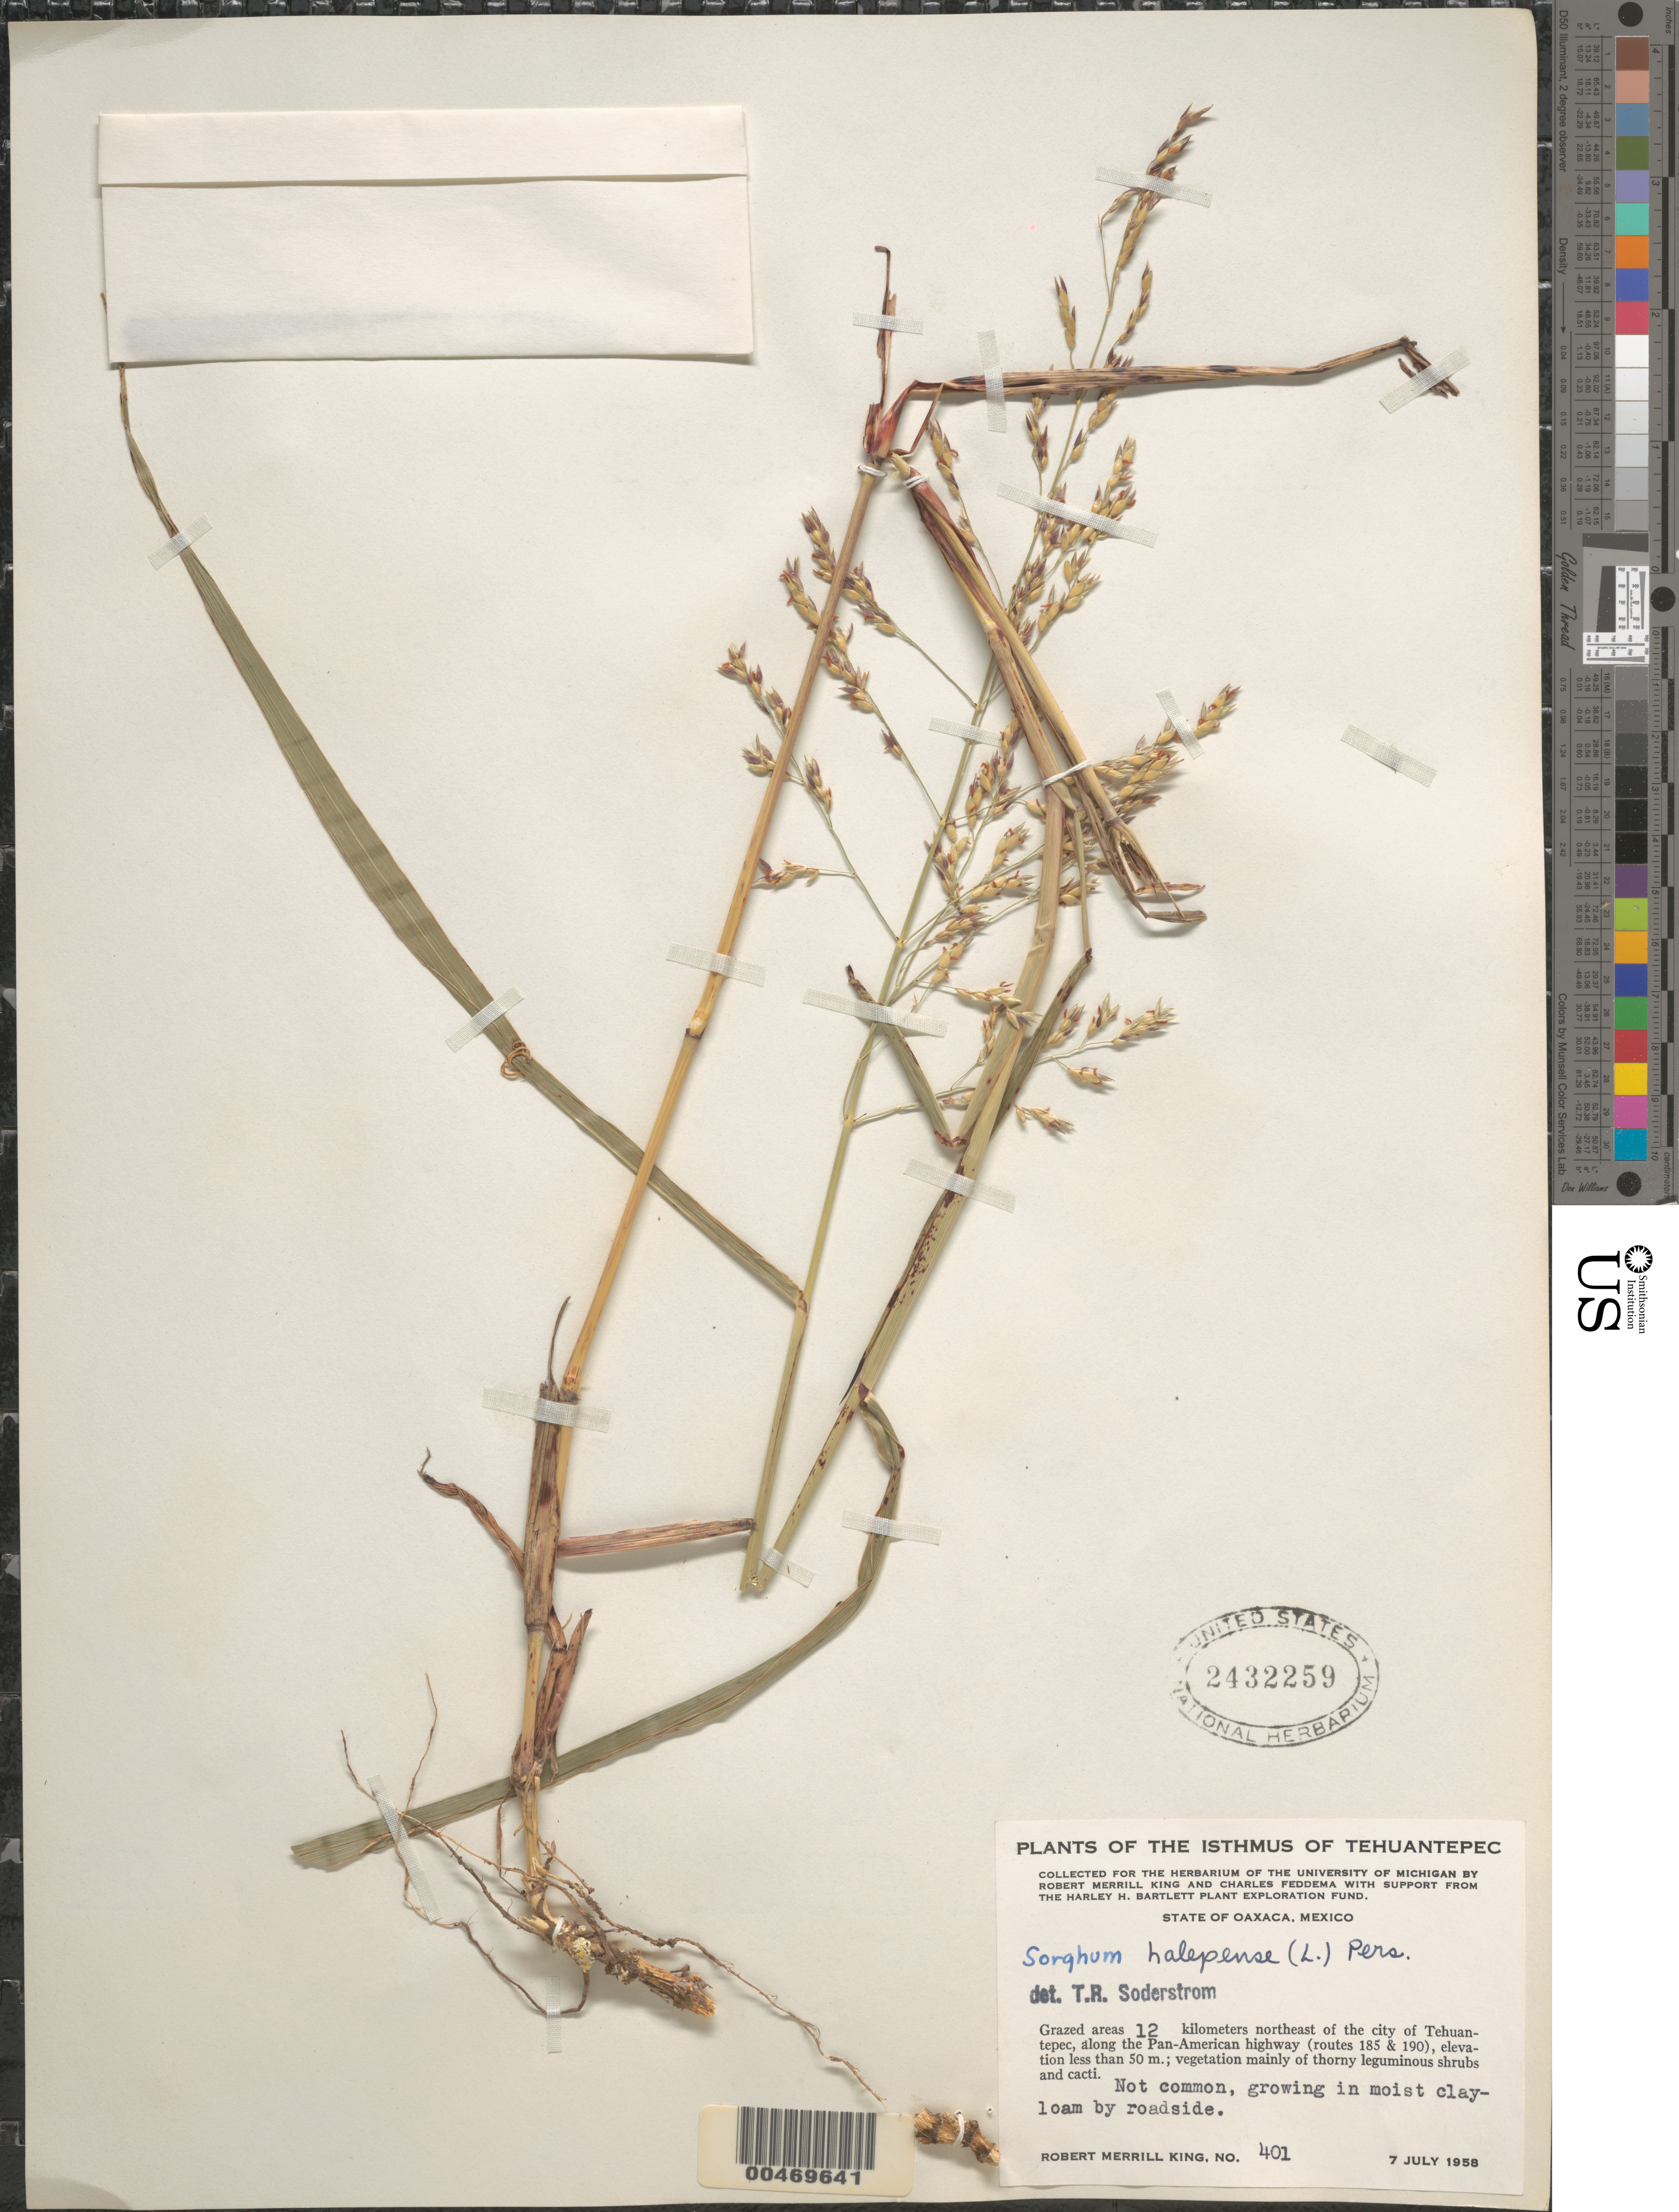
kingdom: Plantae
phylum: Tracheophyta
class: Liliopsida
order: Poales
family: Poaceae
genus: Sorghum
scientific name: Sorghum halepense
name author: (L.) Pers.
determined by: Soderstrom, T. R.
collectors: R. M. King & C. Feddema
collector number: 401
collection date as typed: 7 Jul 1958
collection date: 1958-07-07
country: Mexico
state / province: Oaxaca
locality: Isthmus of Tehuantepec, 12 km NE of the city of Tehuantepec, along the Pan-American Hwy (rtes 185 & 190)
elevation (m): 0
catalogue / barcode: US 2432259